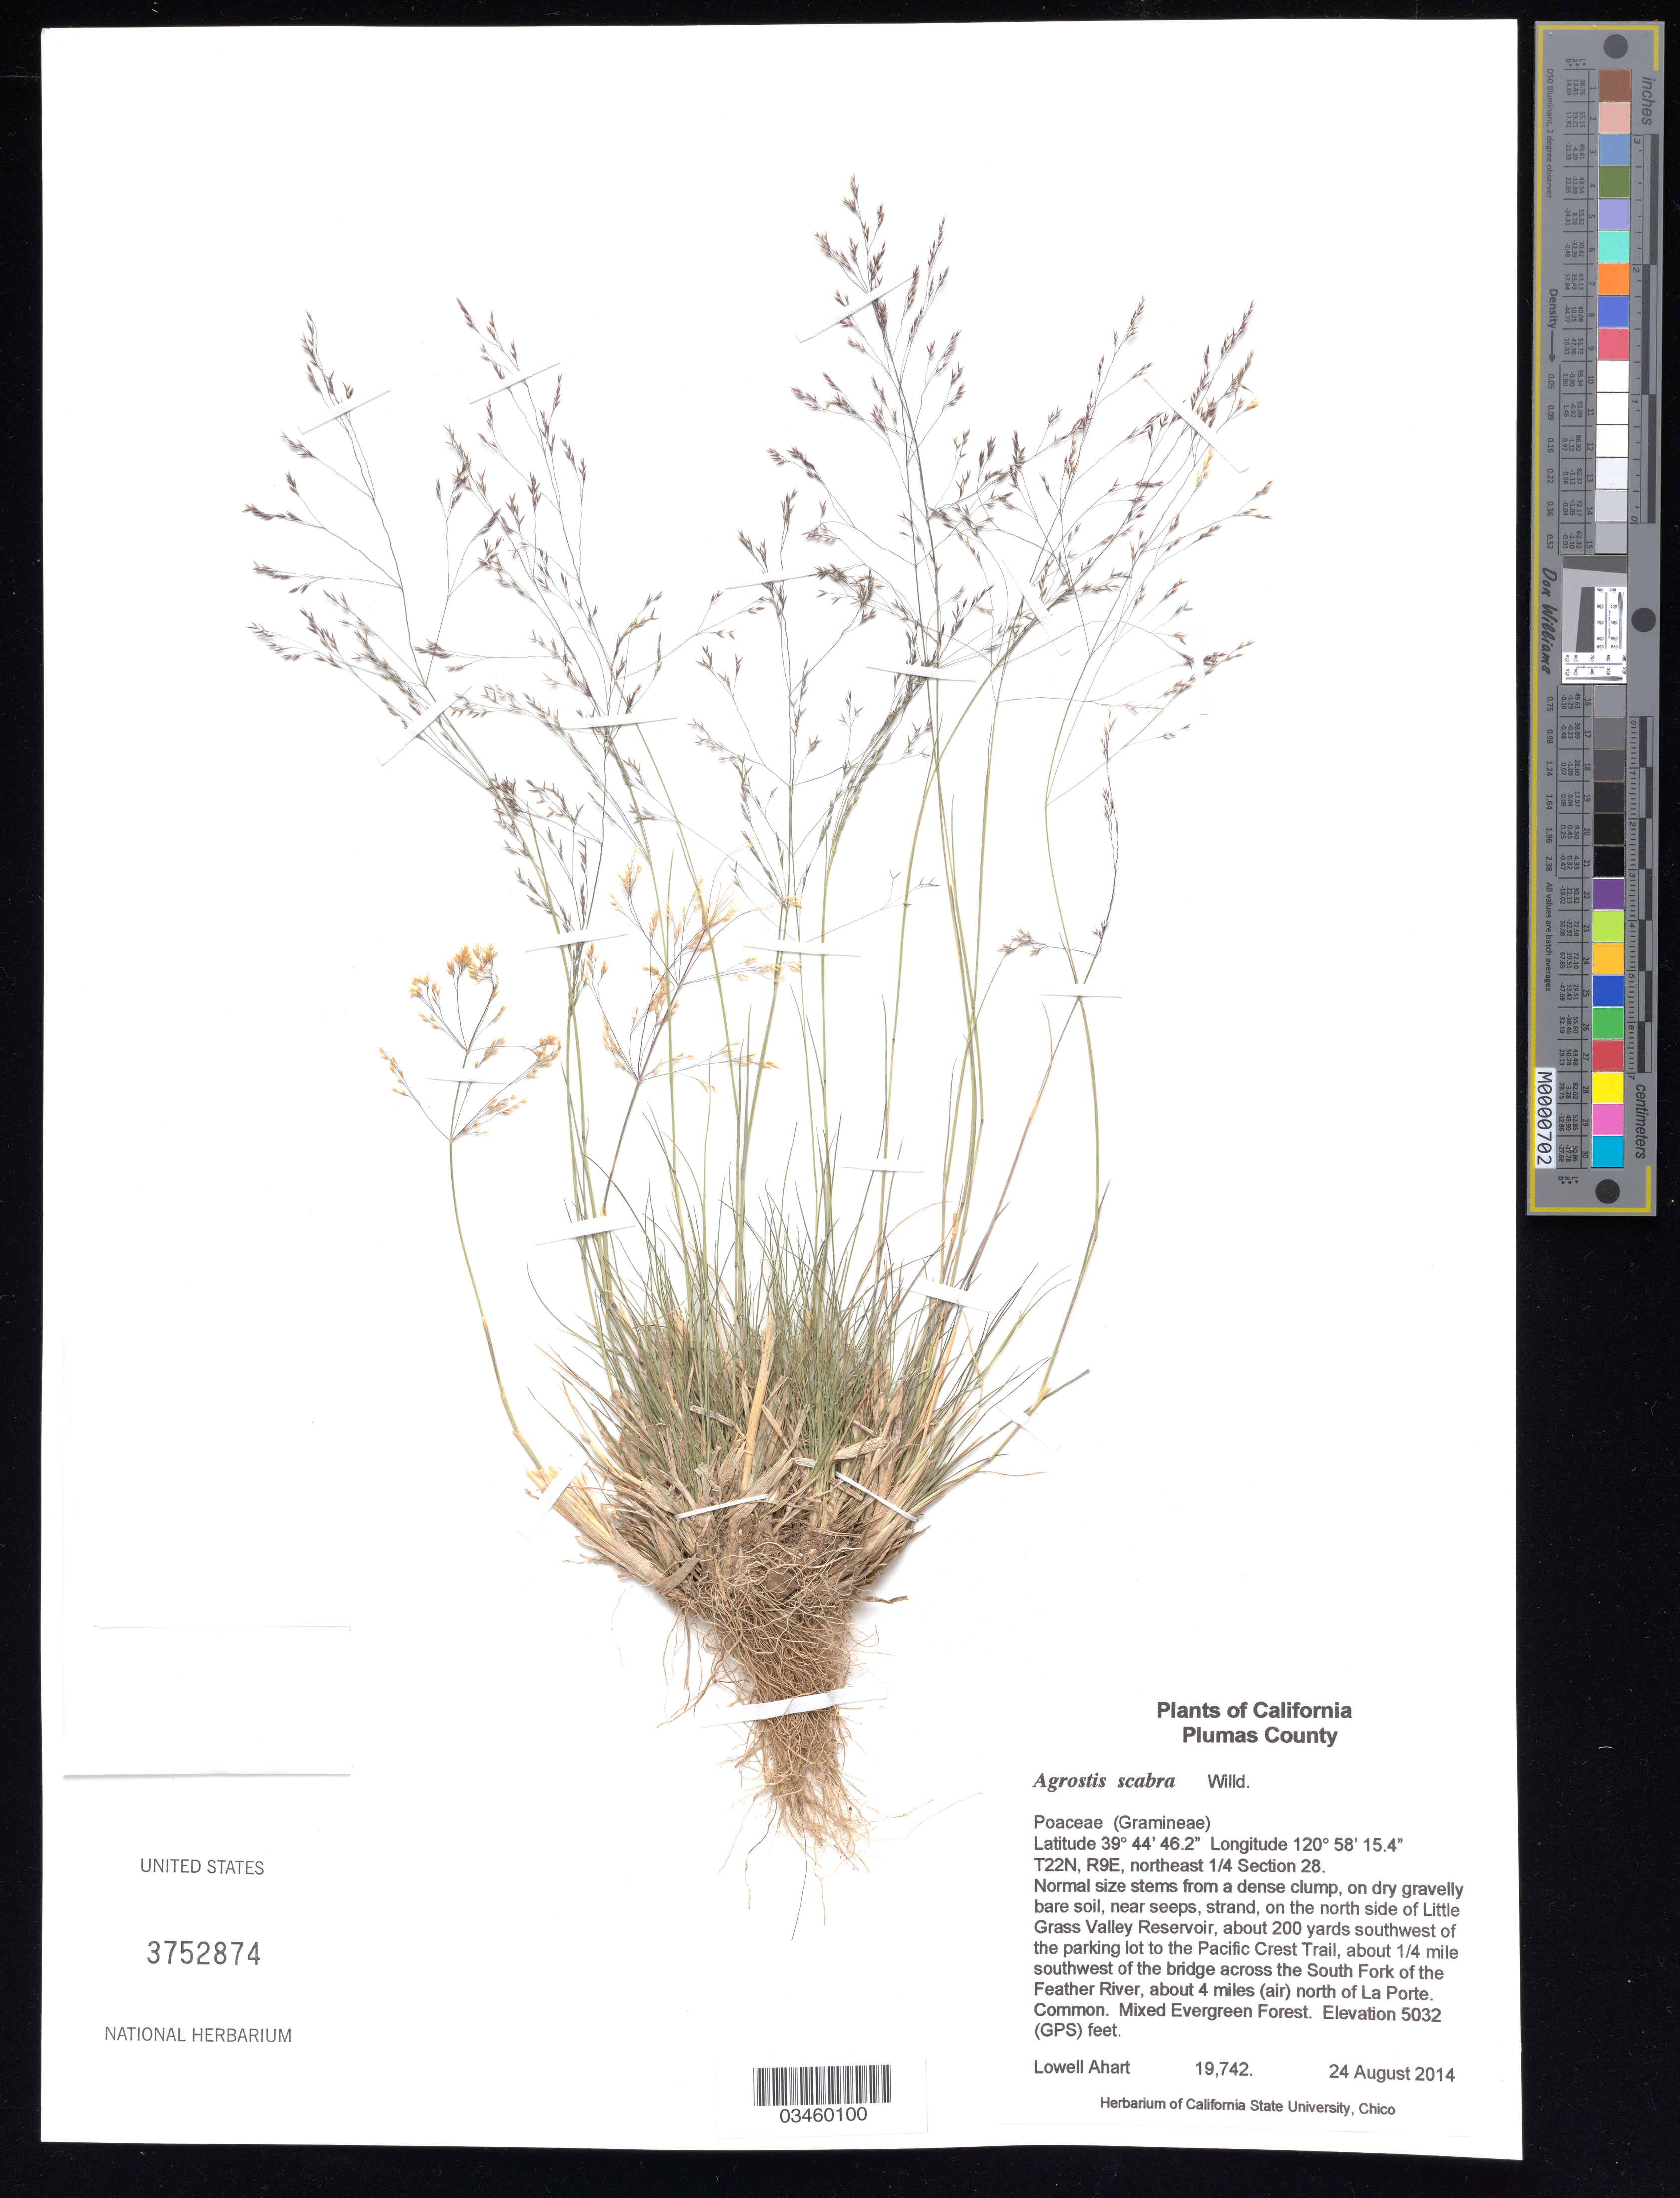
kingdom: Plantae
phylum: Tracheophyta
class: Liliopsida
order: Poales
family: Poaceae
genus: Agrostis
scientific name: Agrostis scabra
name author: Willd.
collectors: L. Ahart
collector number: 19742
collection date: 2014-08-24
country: United States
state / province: California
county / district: Plumas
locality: N side of Little Grass Valley Reservoir, about 200 yards southwest of the parking lot to the Pacific Crest Trail, about 1/4 mile southwest of the bridge across the South Fork of the Feather River, about 4 miles (air) north of La Porte.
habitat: Dry gravelly bare soil. Mixed Evergreen Forest.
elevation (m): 1534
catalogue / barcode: US 3752874